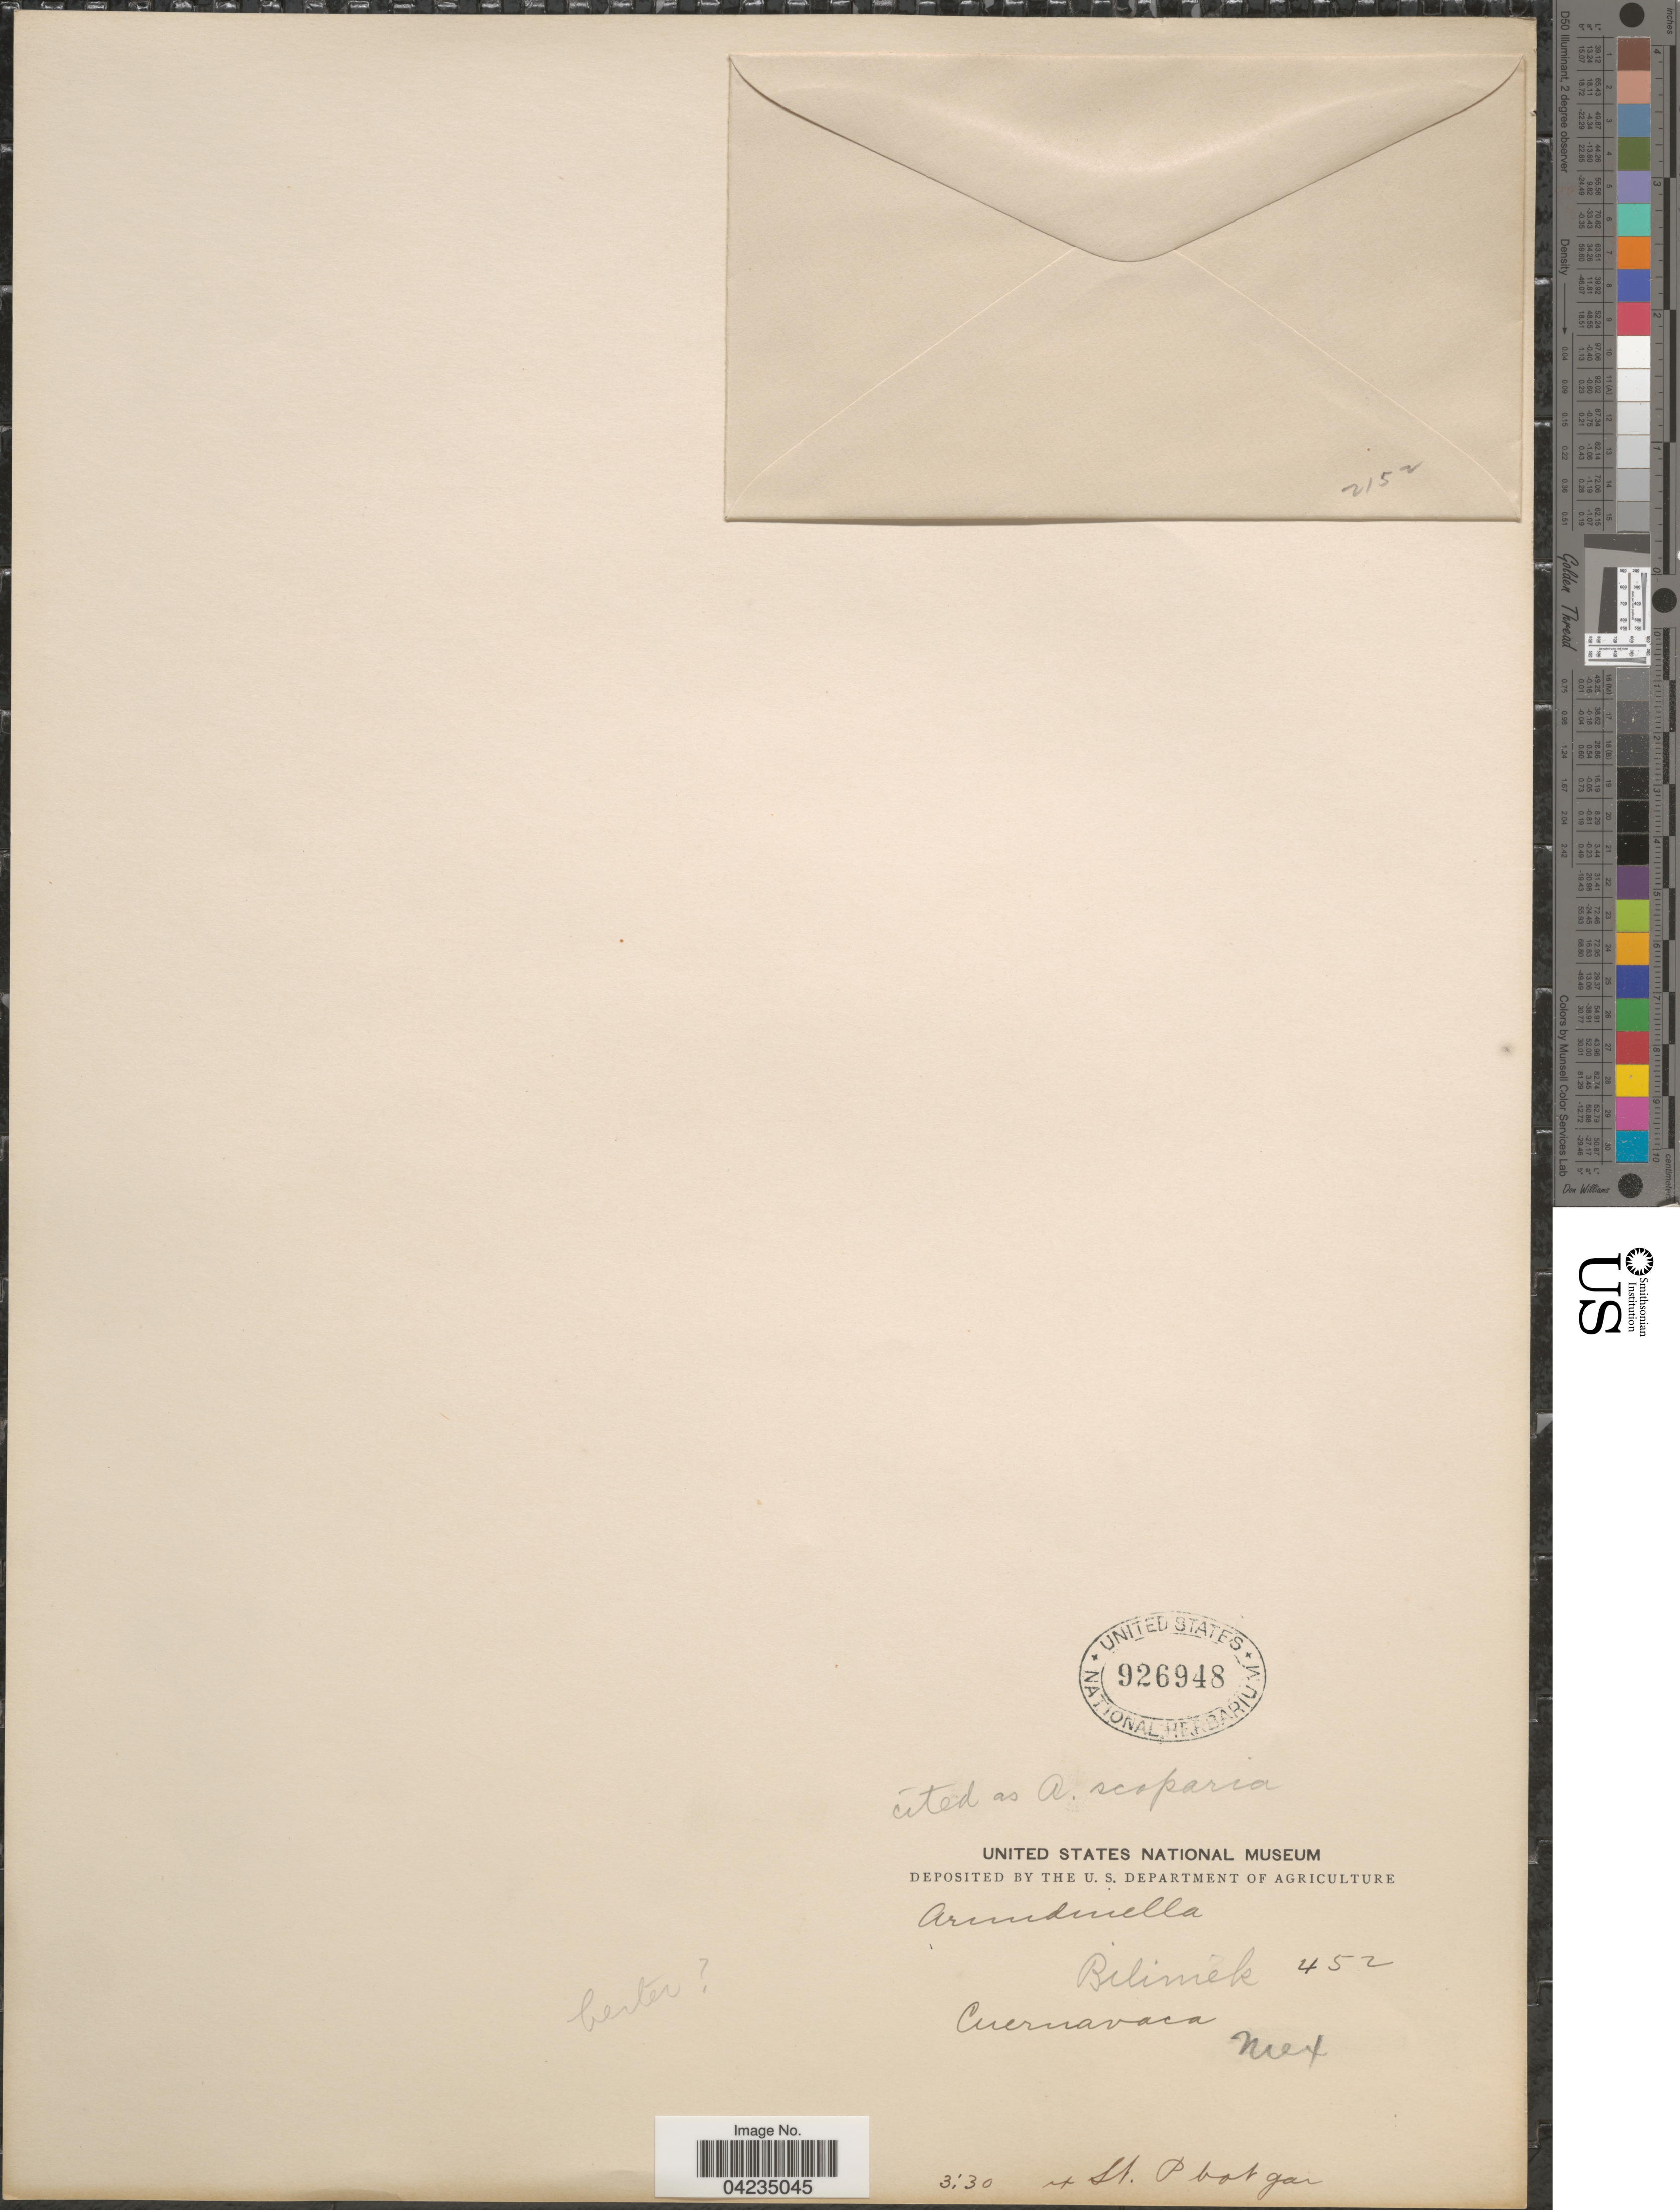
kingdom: Plantae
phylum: Tracheophyta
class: Liliopsida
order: Poales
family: Poaceae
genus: Arundinella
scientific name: Arundinella berteroniana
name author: (Schult.) Hitchc. & Chase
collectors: -. Bilimek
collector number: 452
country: Mexico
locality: Cuernavaca.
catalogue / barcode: US 926948